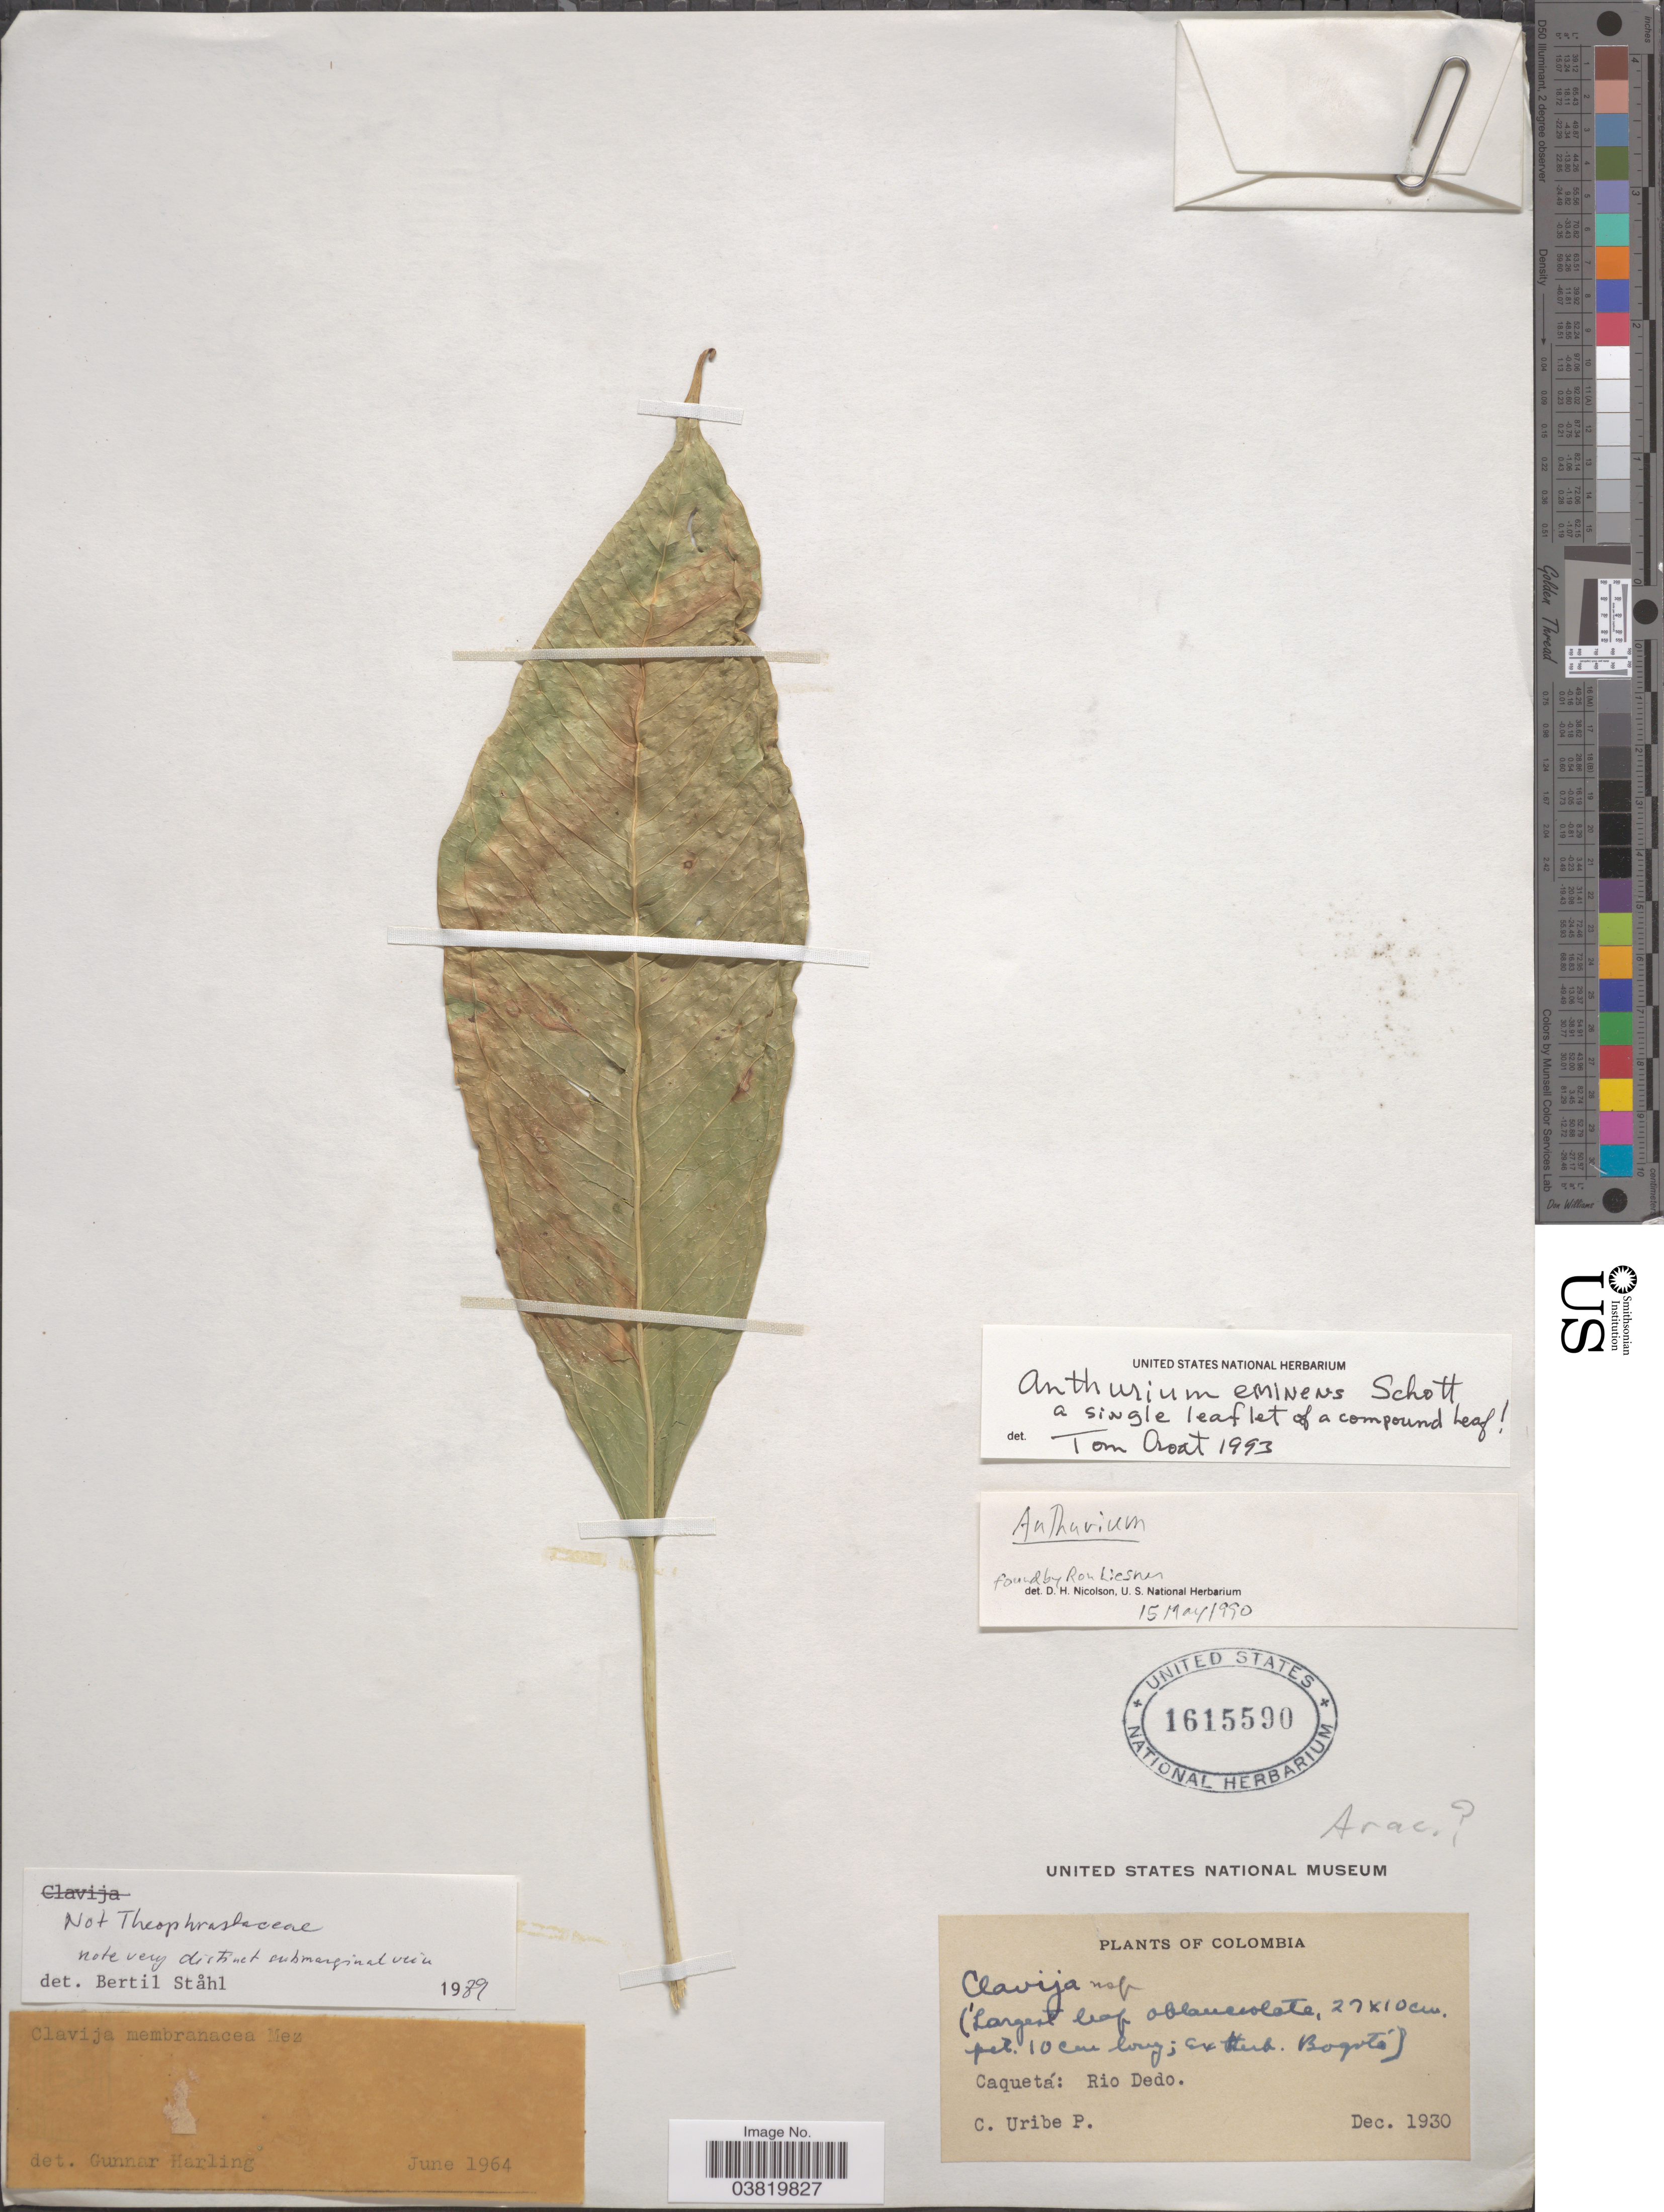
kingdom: Plantae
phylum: Tracheophyta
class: Liliopsida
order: Alismatales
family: Araceae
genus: Anthurium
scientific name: Anthurium eminens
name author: Schott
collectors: C. Uribe P.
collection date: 1930-12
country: Colombia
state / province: Caquetá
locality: Rio Dedo.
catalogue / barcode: US 1615590